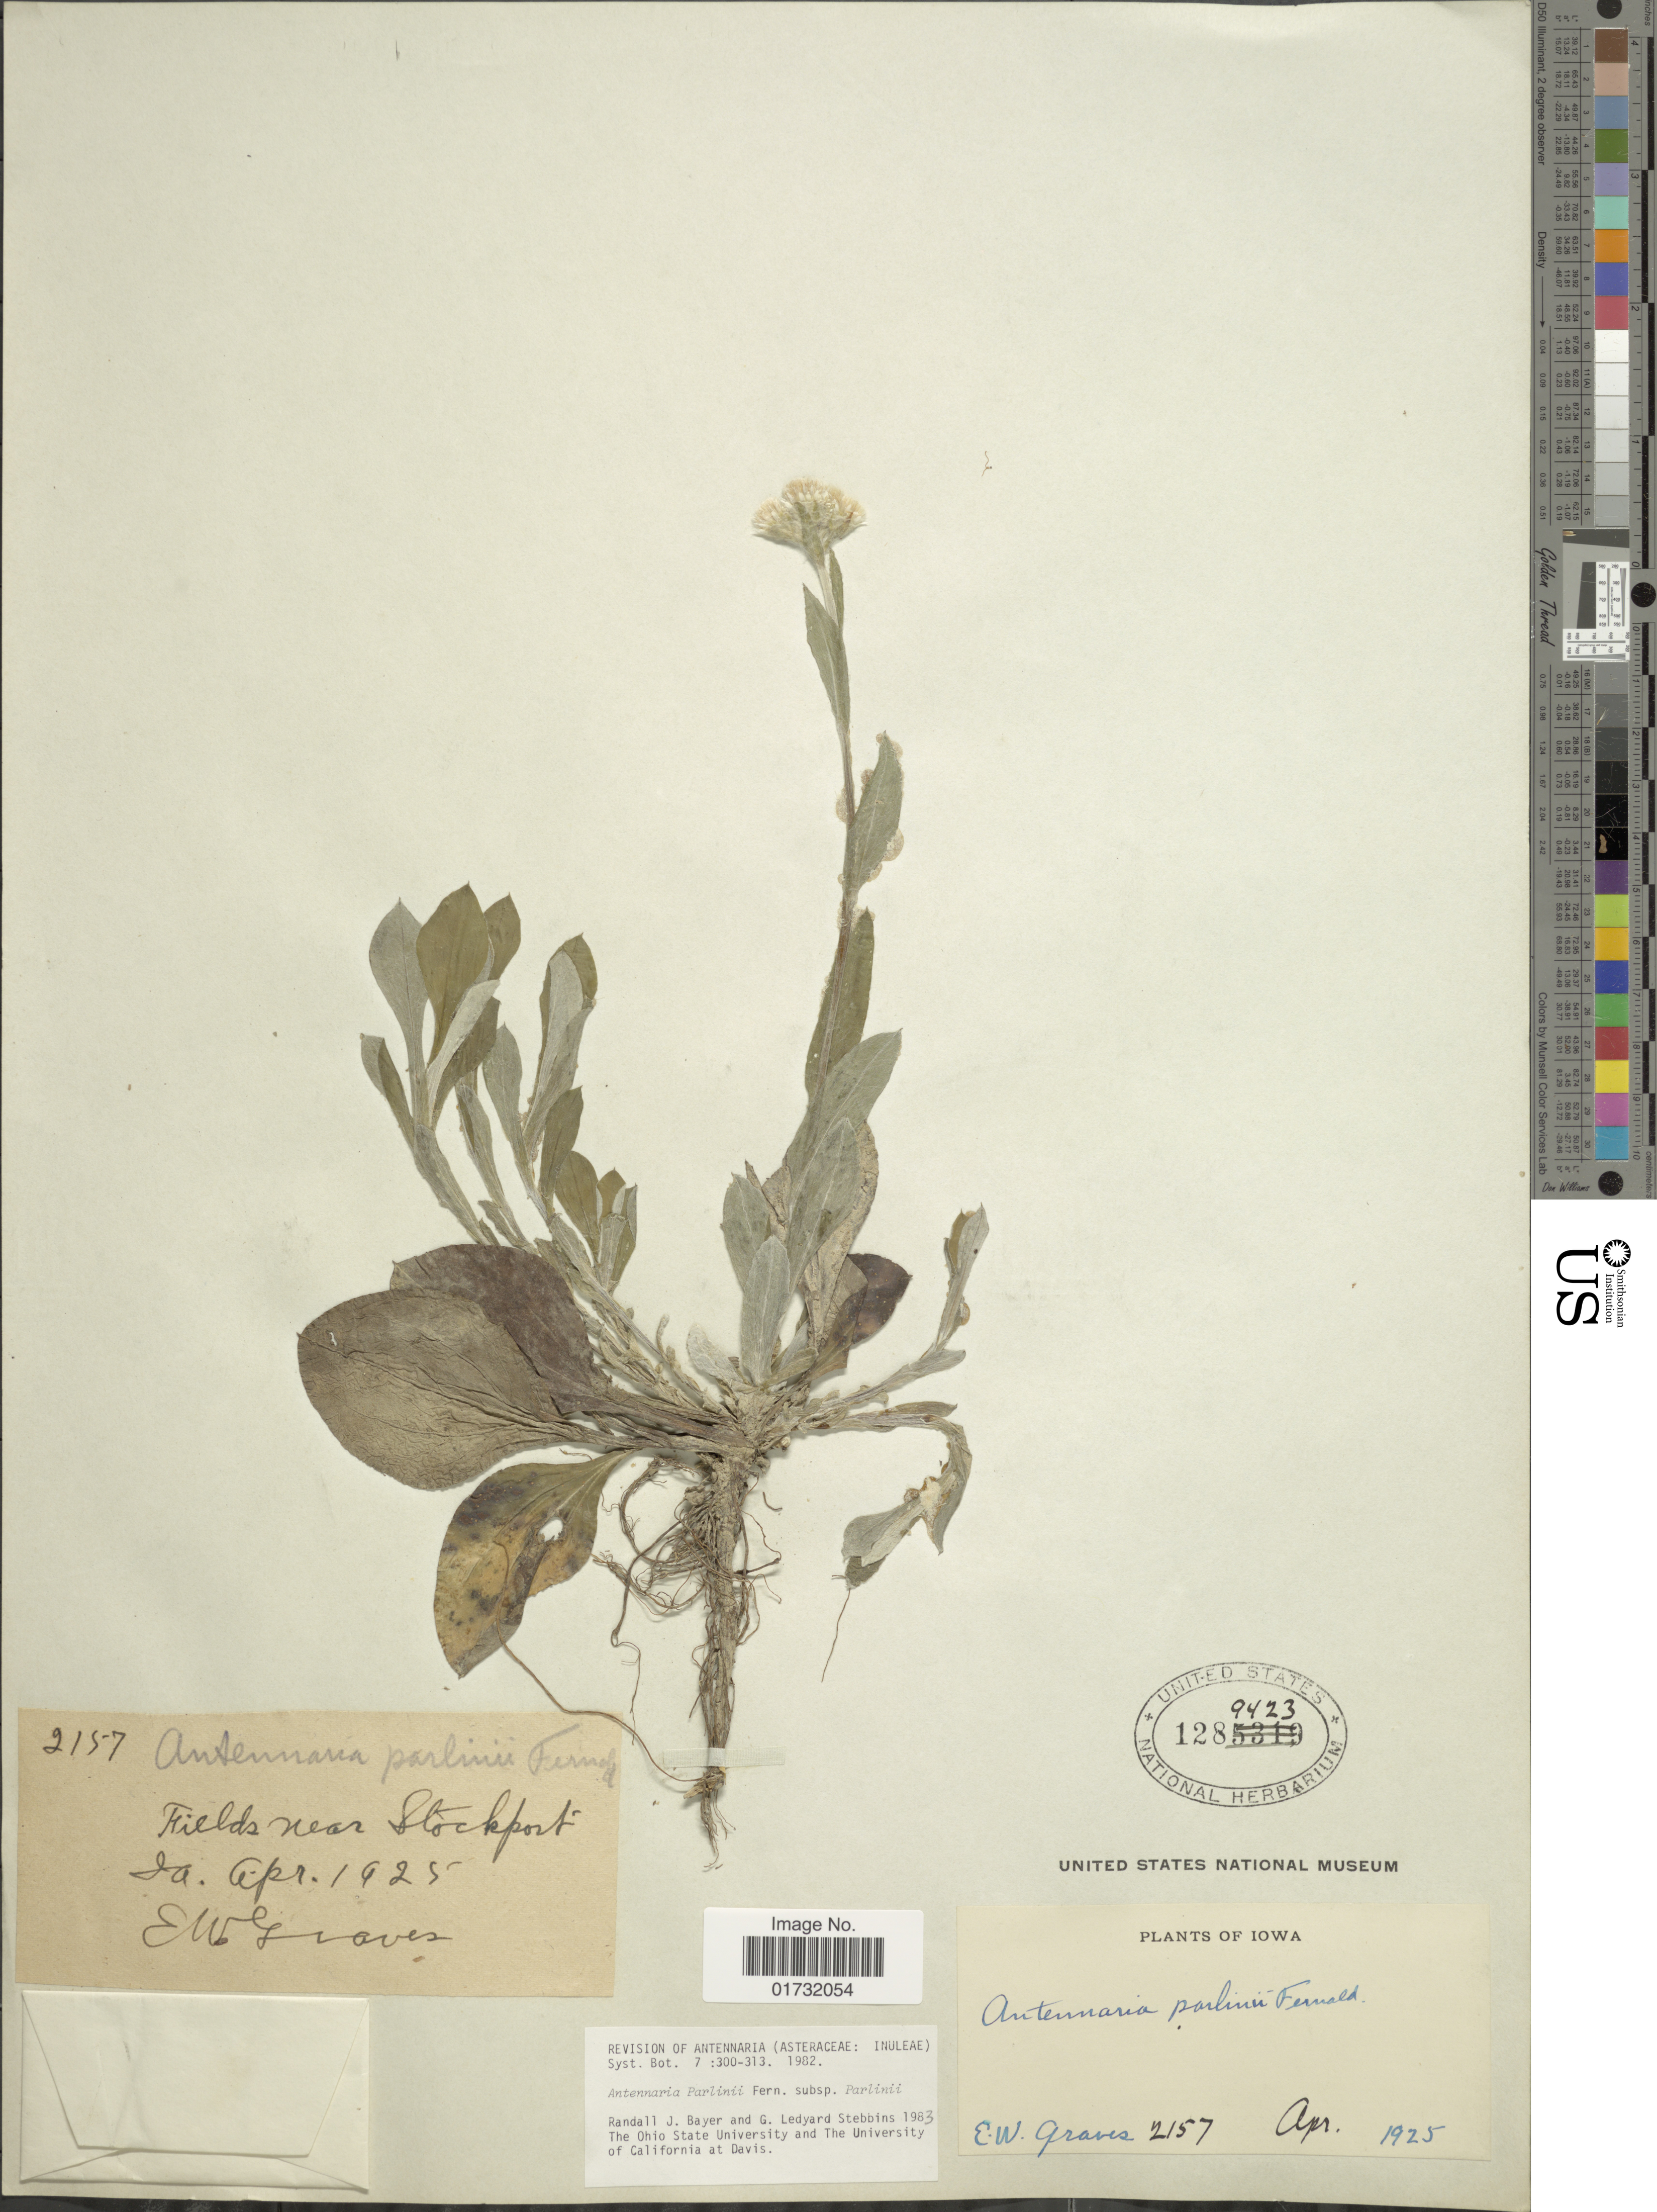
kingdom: Plantae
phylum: Tracheophyta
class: Magnoliopsida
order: Asterales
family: Asteraceae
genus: Antennaria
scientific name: Antennaria parlinii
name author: Fernald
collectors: E. Graves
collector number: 2157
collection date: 1925-04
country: United States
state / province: Iowa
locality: Fields near Stockport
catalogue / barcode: US 1289423